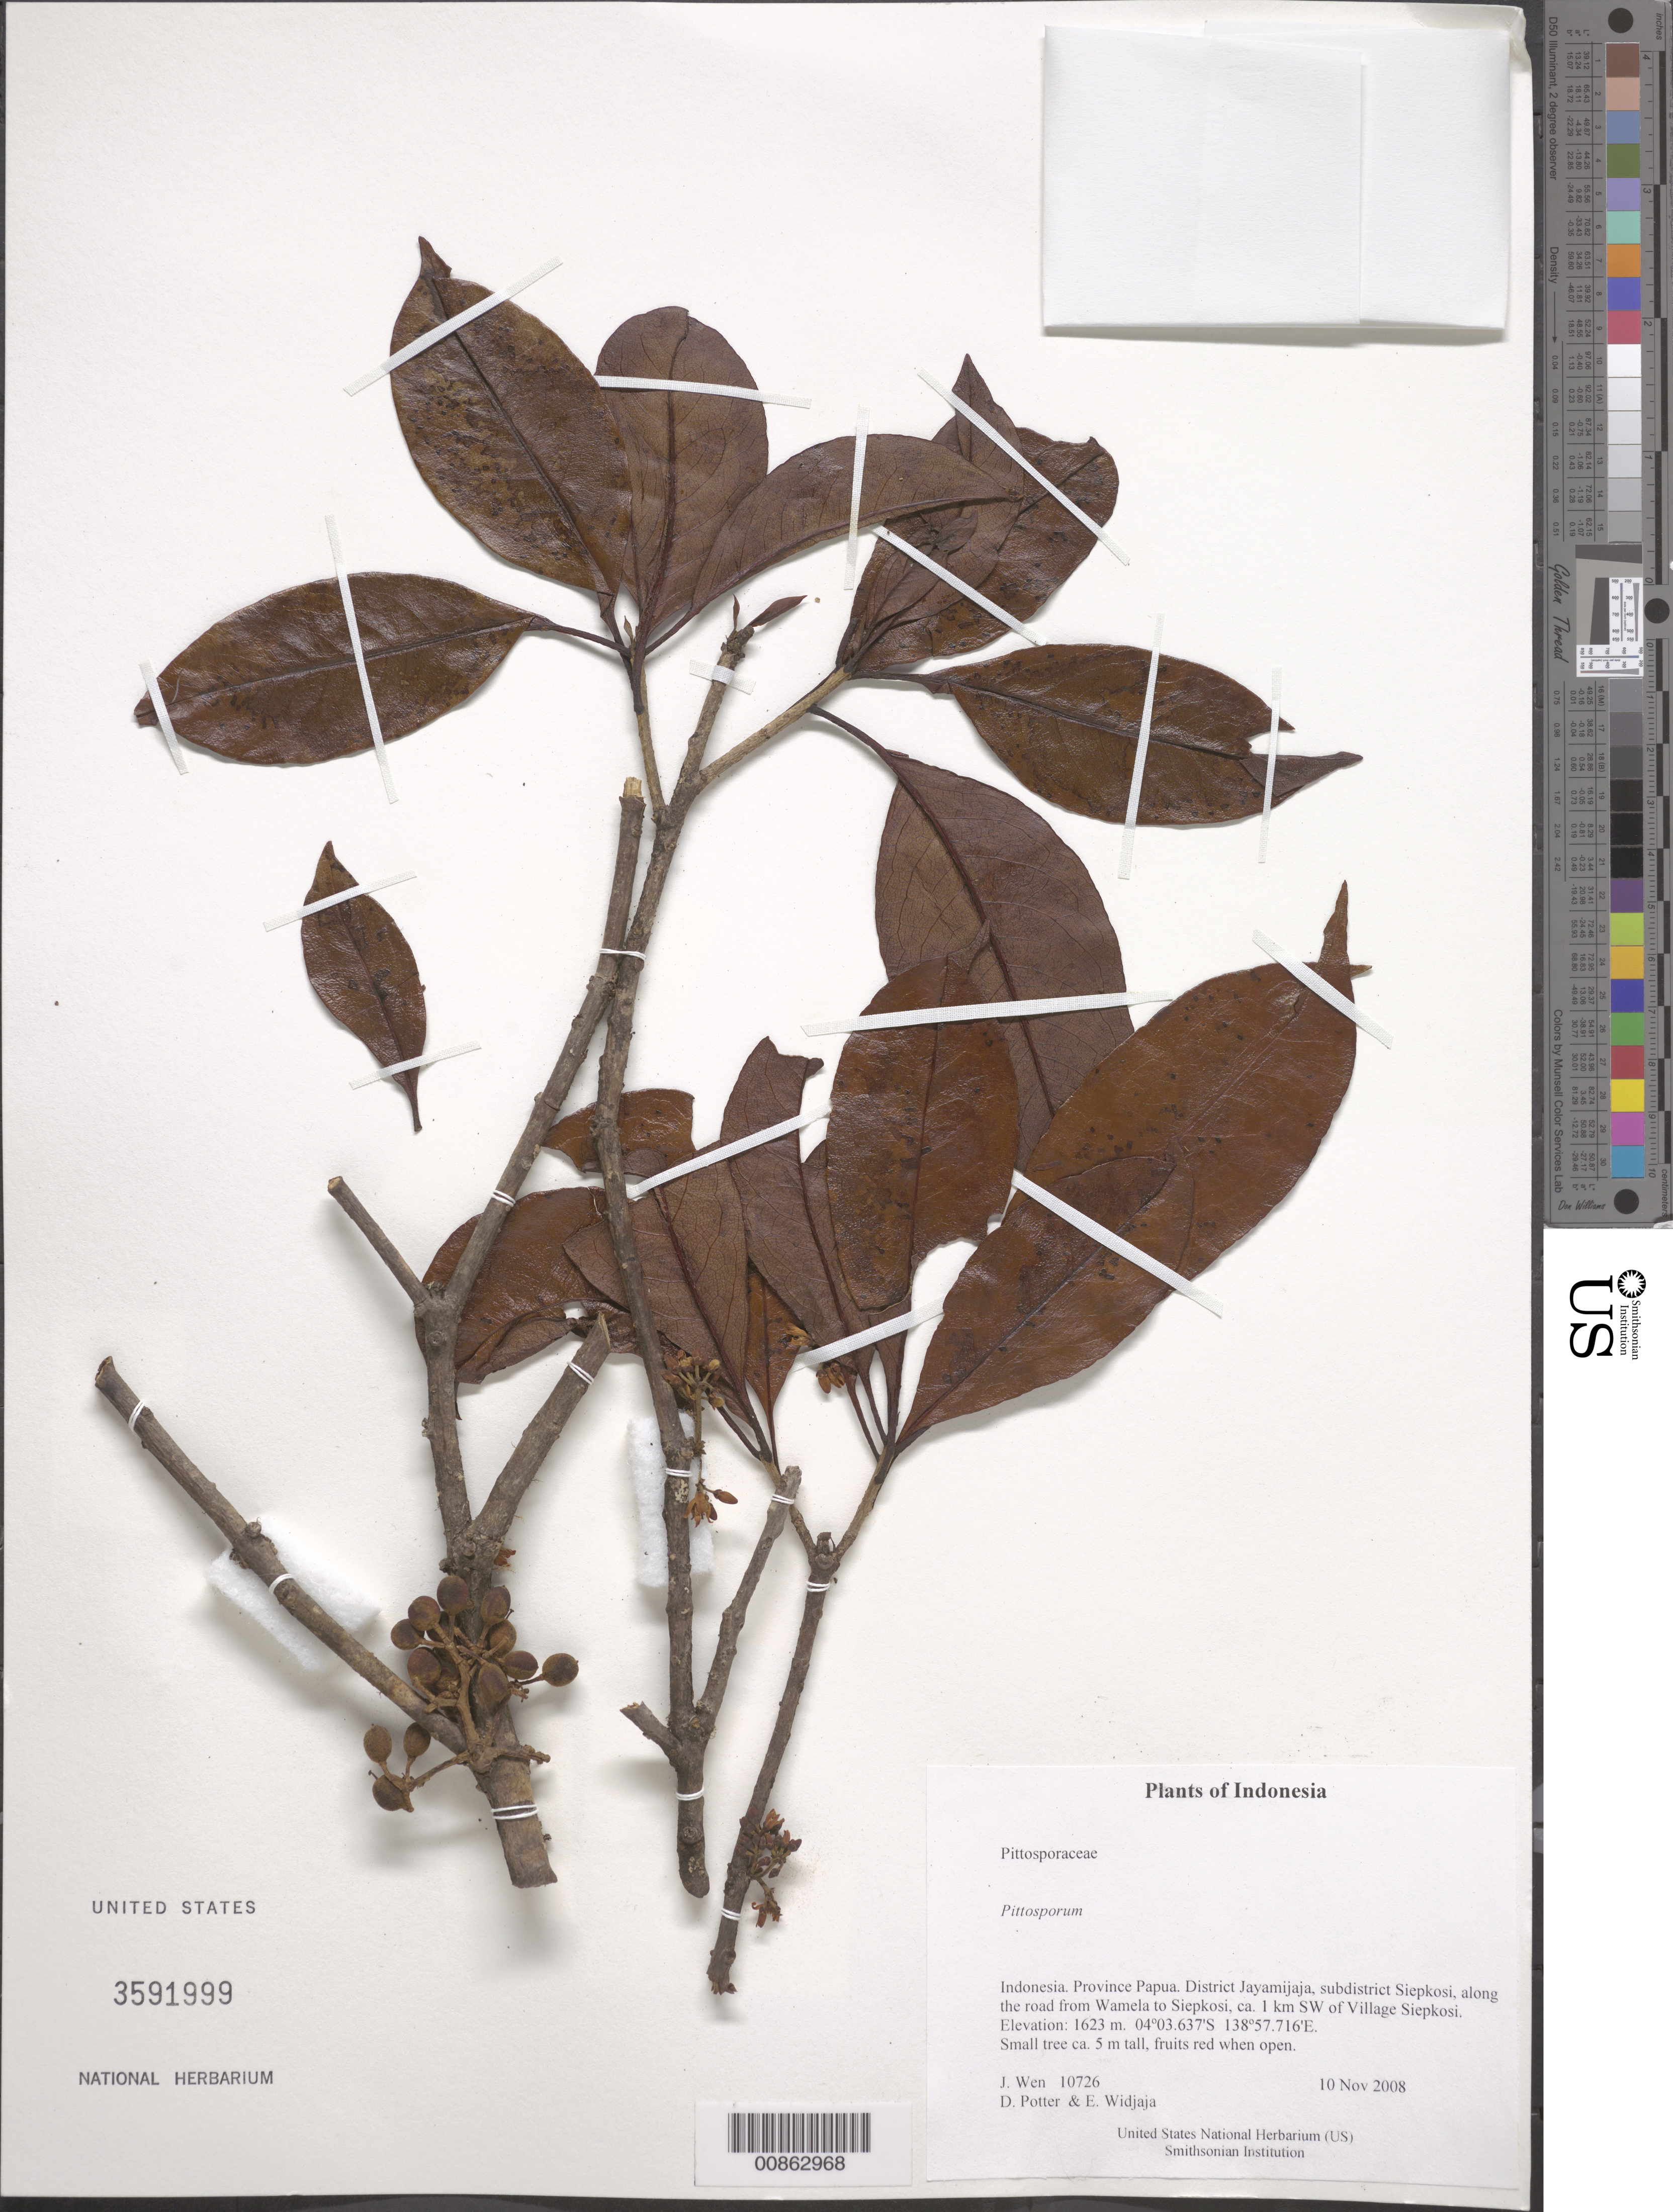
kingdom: Plantae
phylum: Tracheophyta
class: Magnoliopsida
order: Apiales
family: Pittosporaceae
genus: Pittosporum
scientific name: Pittosporum sp.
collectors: J. Wen, D. Potter & E. A. Widjaja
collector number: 10726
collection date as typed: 10 Nov 2008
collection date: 2008-11-10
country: Indonesia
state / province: Papua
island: New Guinea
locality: District Jayamijaja, subdistrict Siepkosi, along the road from Wamela to Siepkosi, ca. 1 km SW of Village Siepkosi. Irian Barat.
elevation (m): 1623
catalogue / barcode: US 3591999